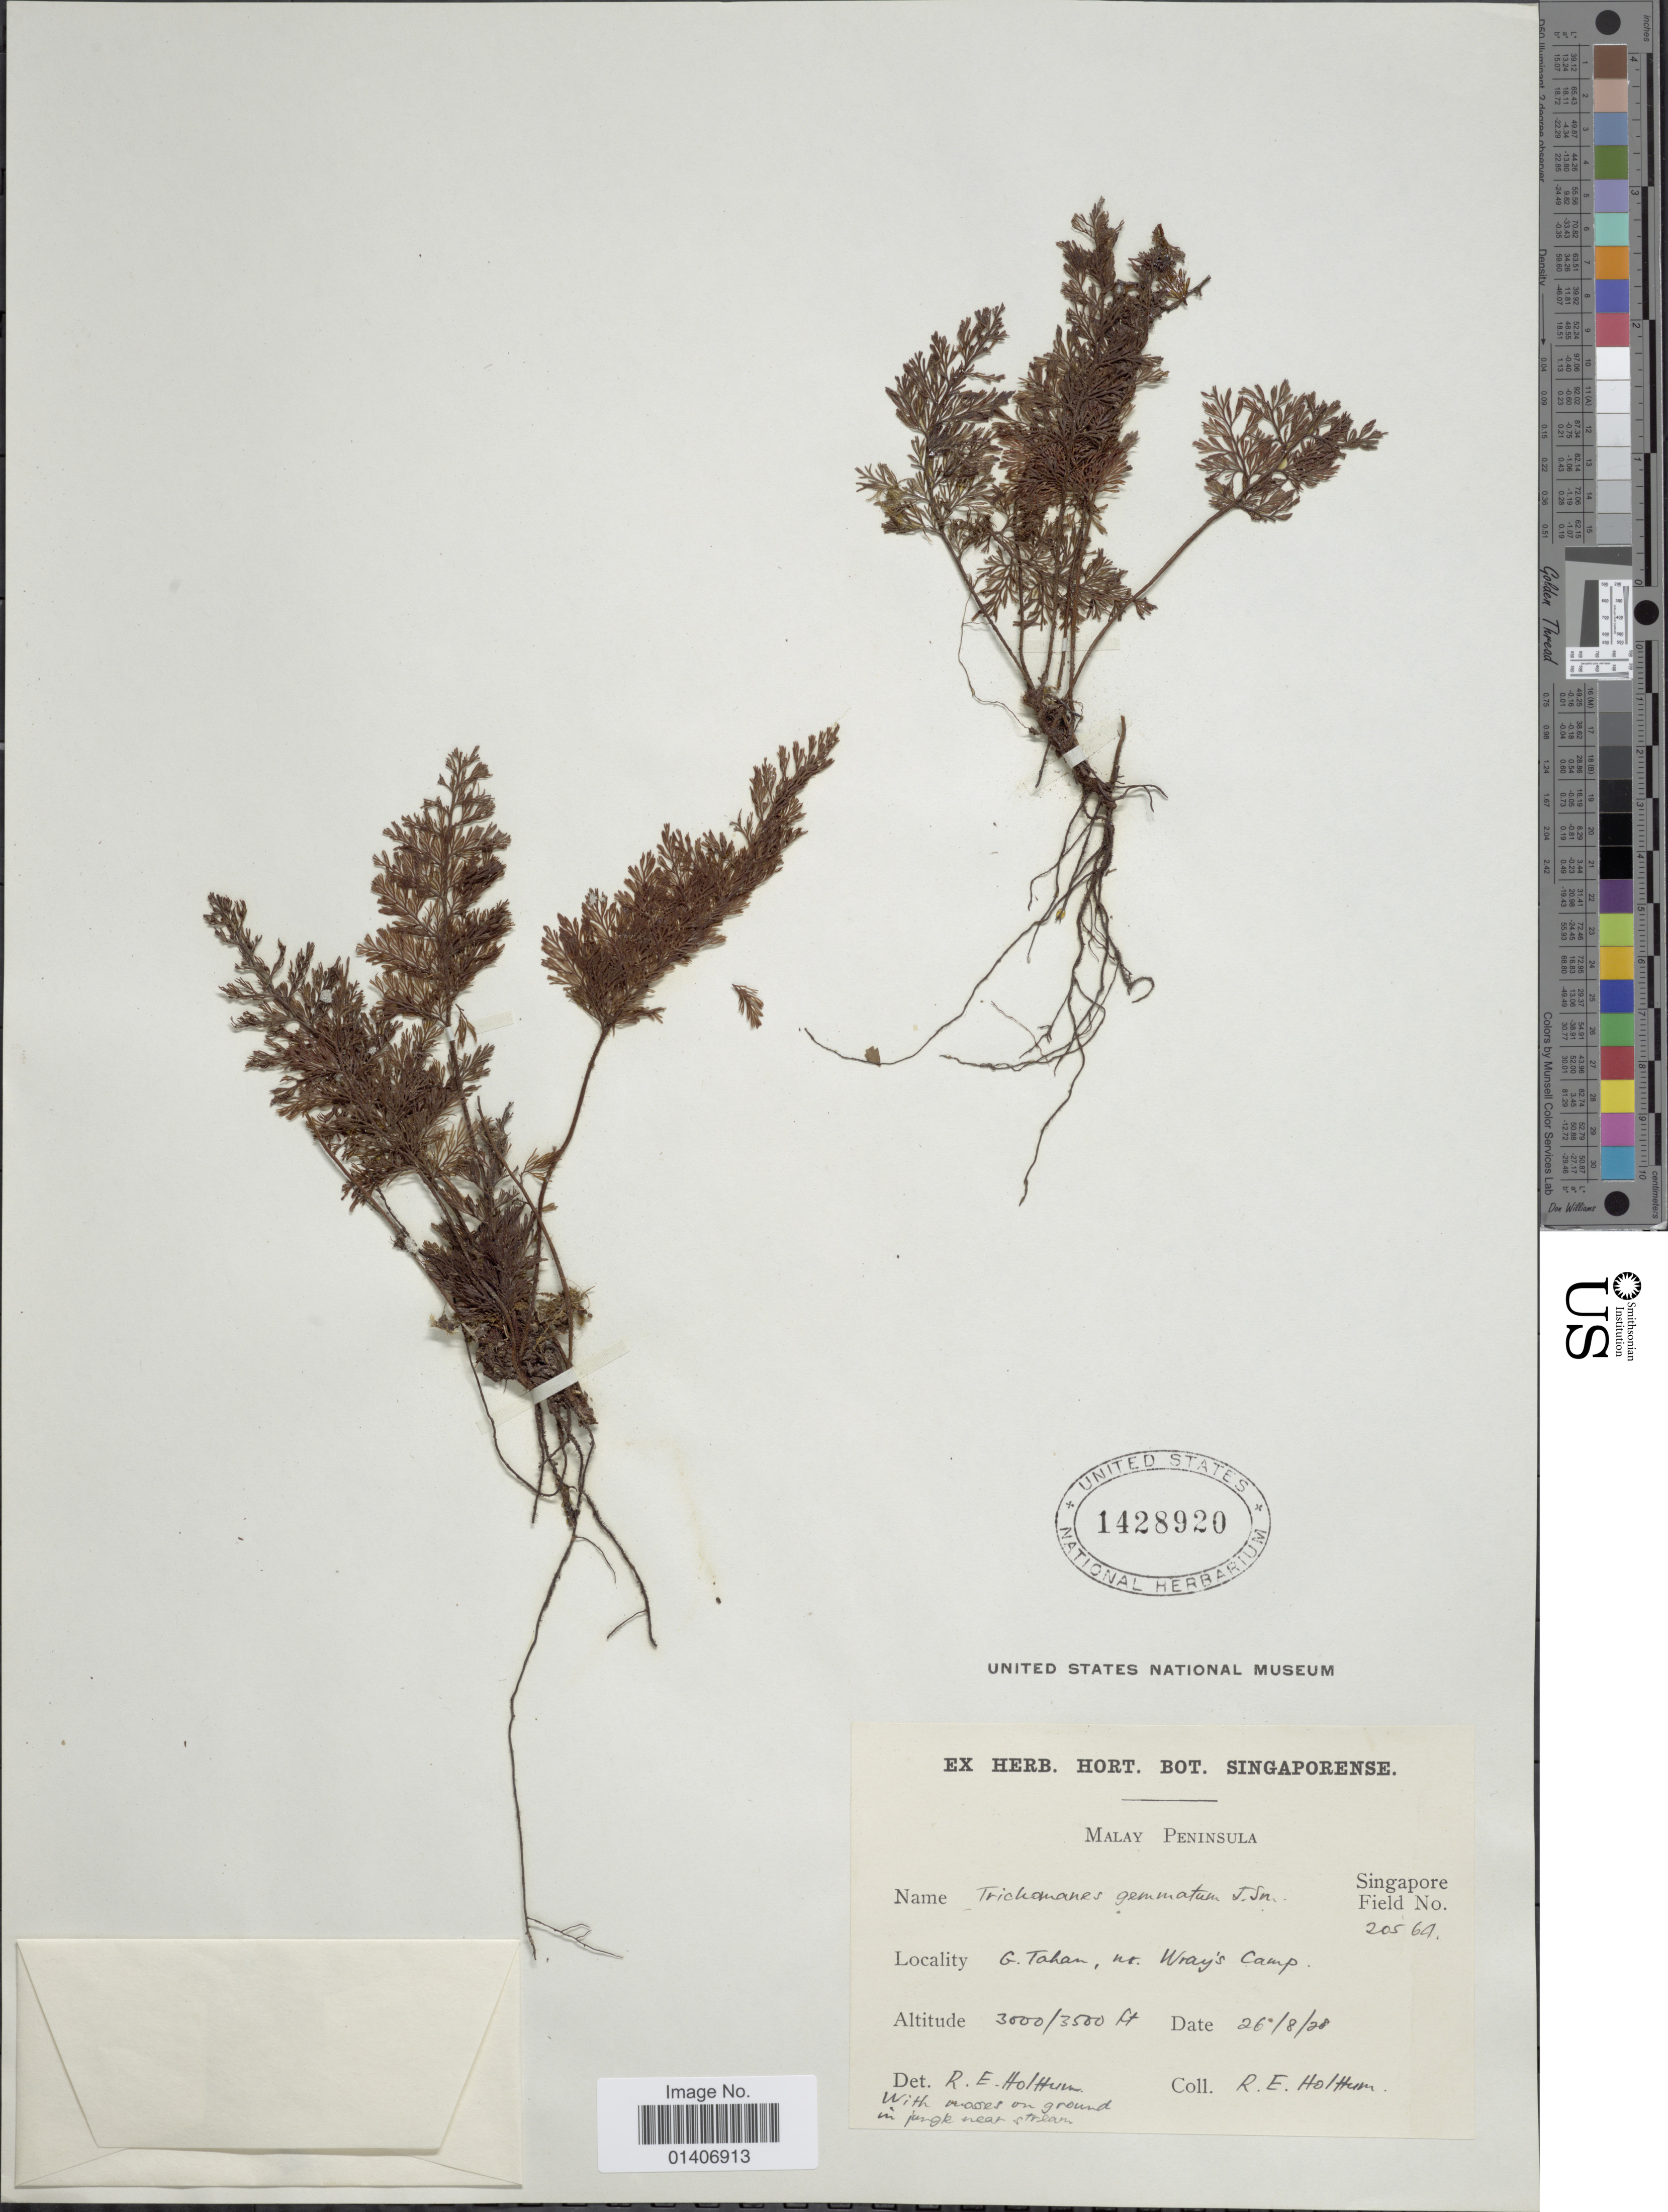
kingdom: Plantae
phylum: Tracheophyta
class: Polypodiopsida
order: Hymenophyllales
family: Hymenophyllaceae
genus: Abrodictyum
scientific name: Abrodictyum gemmatum (J. Sm. ex Baker) comb. ined., 2015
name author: (J. Sm. ex Baker)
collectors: R. E. Holttum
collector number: Singapore Field 20564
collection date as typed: Transcribed d/m/y: 26/8/28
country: Malaysia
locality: Malay peninsula, G. Tahan, nr. Wray;s Camp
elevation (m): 914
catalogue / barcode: US 1428920